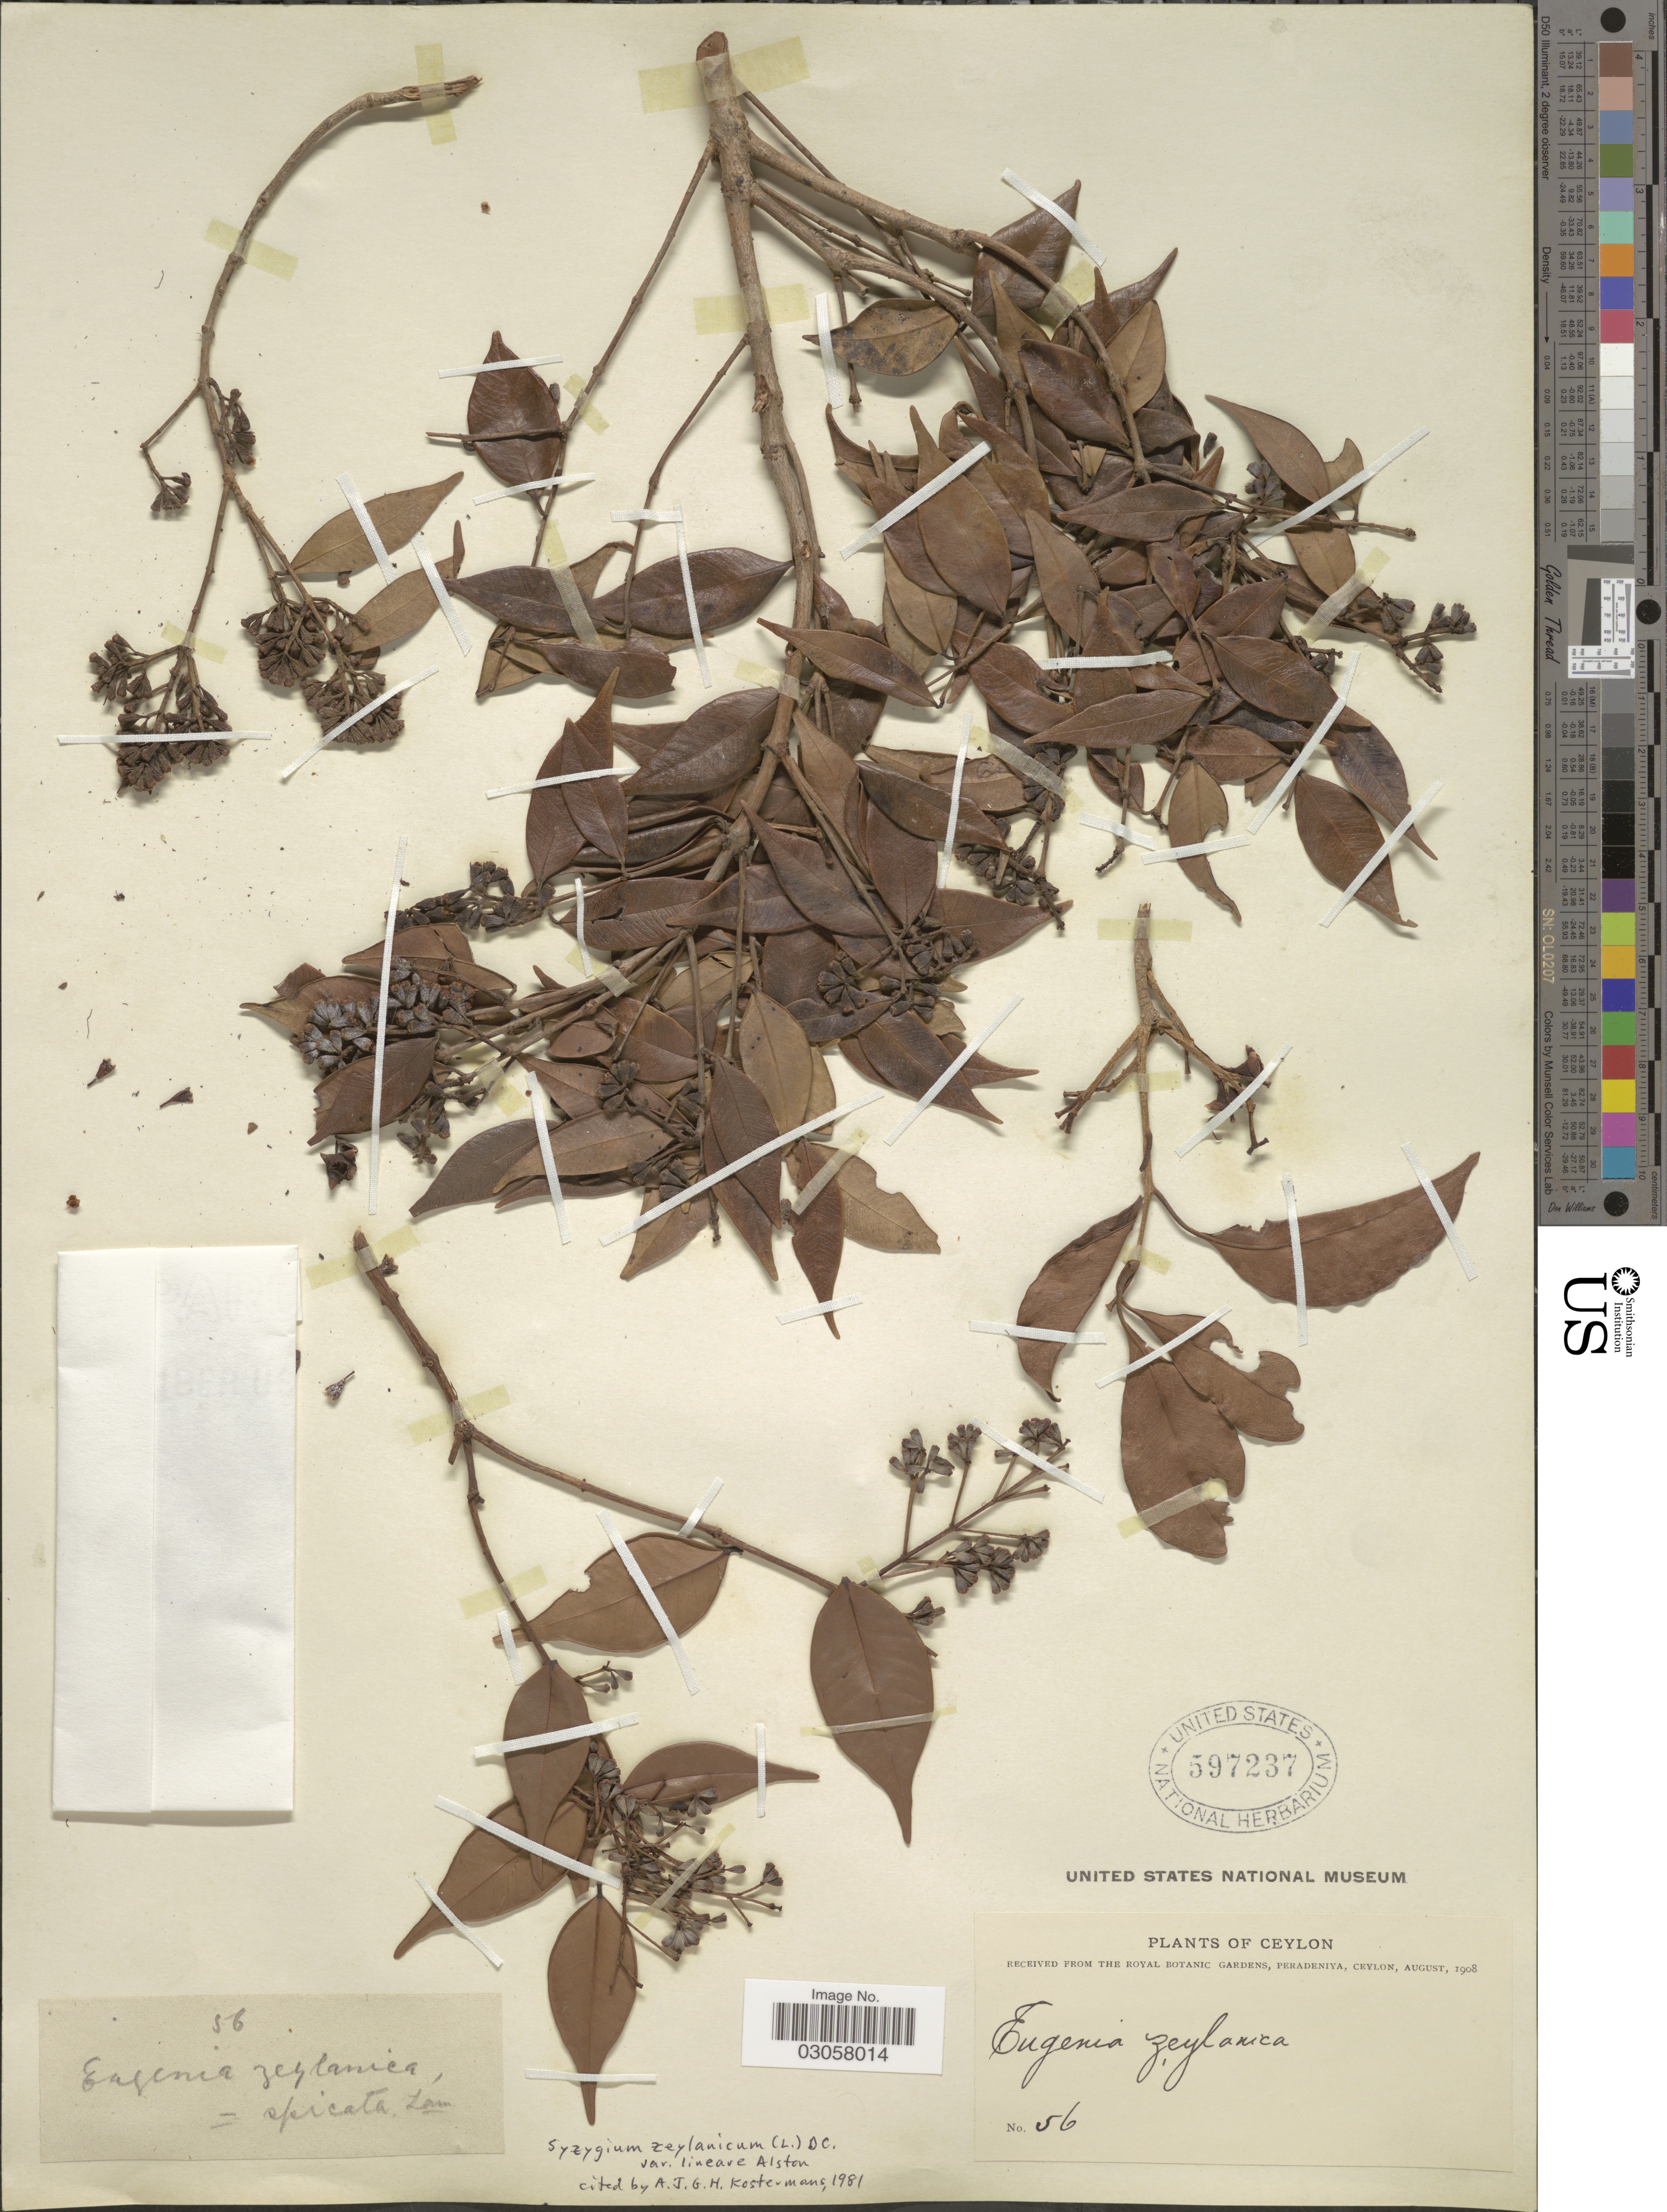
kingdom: Plantae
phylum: Tracheophyta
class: Magnoliopsida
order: Myrtales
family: Myrtaceae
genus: Syzygium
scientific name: Syzygium zeylanicum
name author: (L.) DC.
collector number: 56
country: Sri Lanka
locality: Ceylon.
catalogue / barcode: US 597237